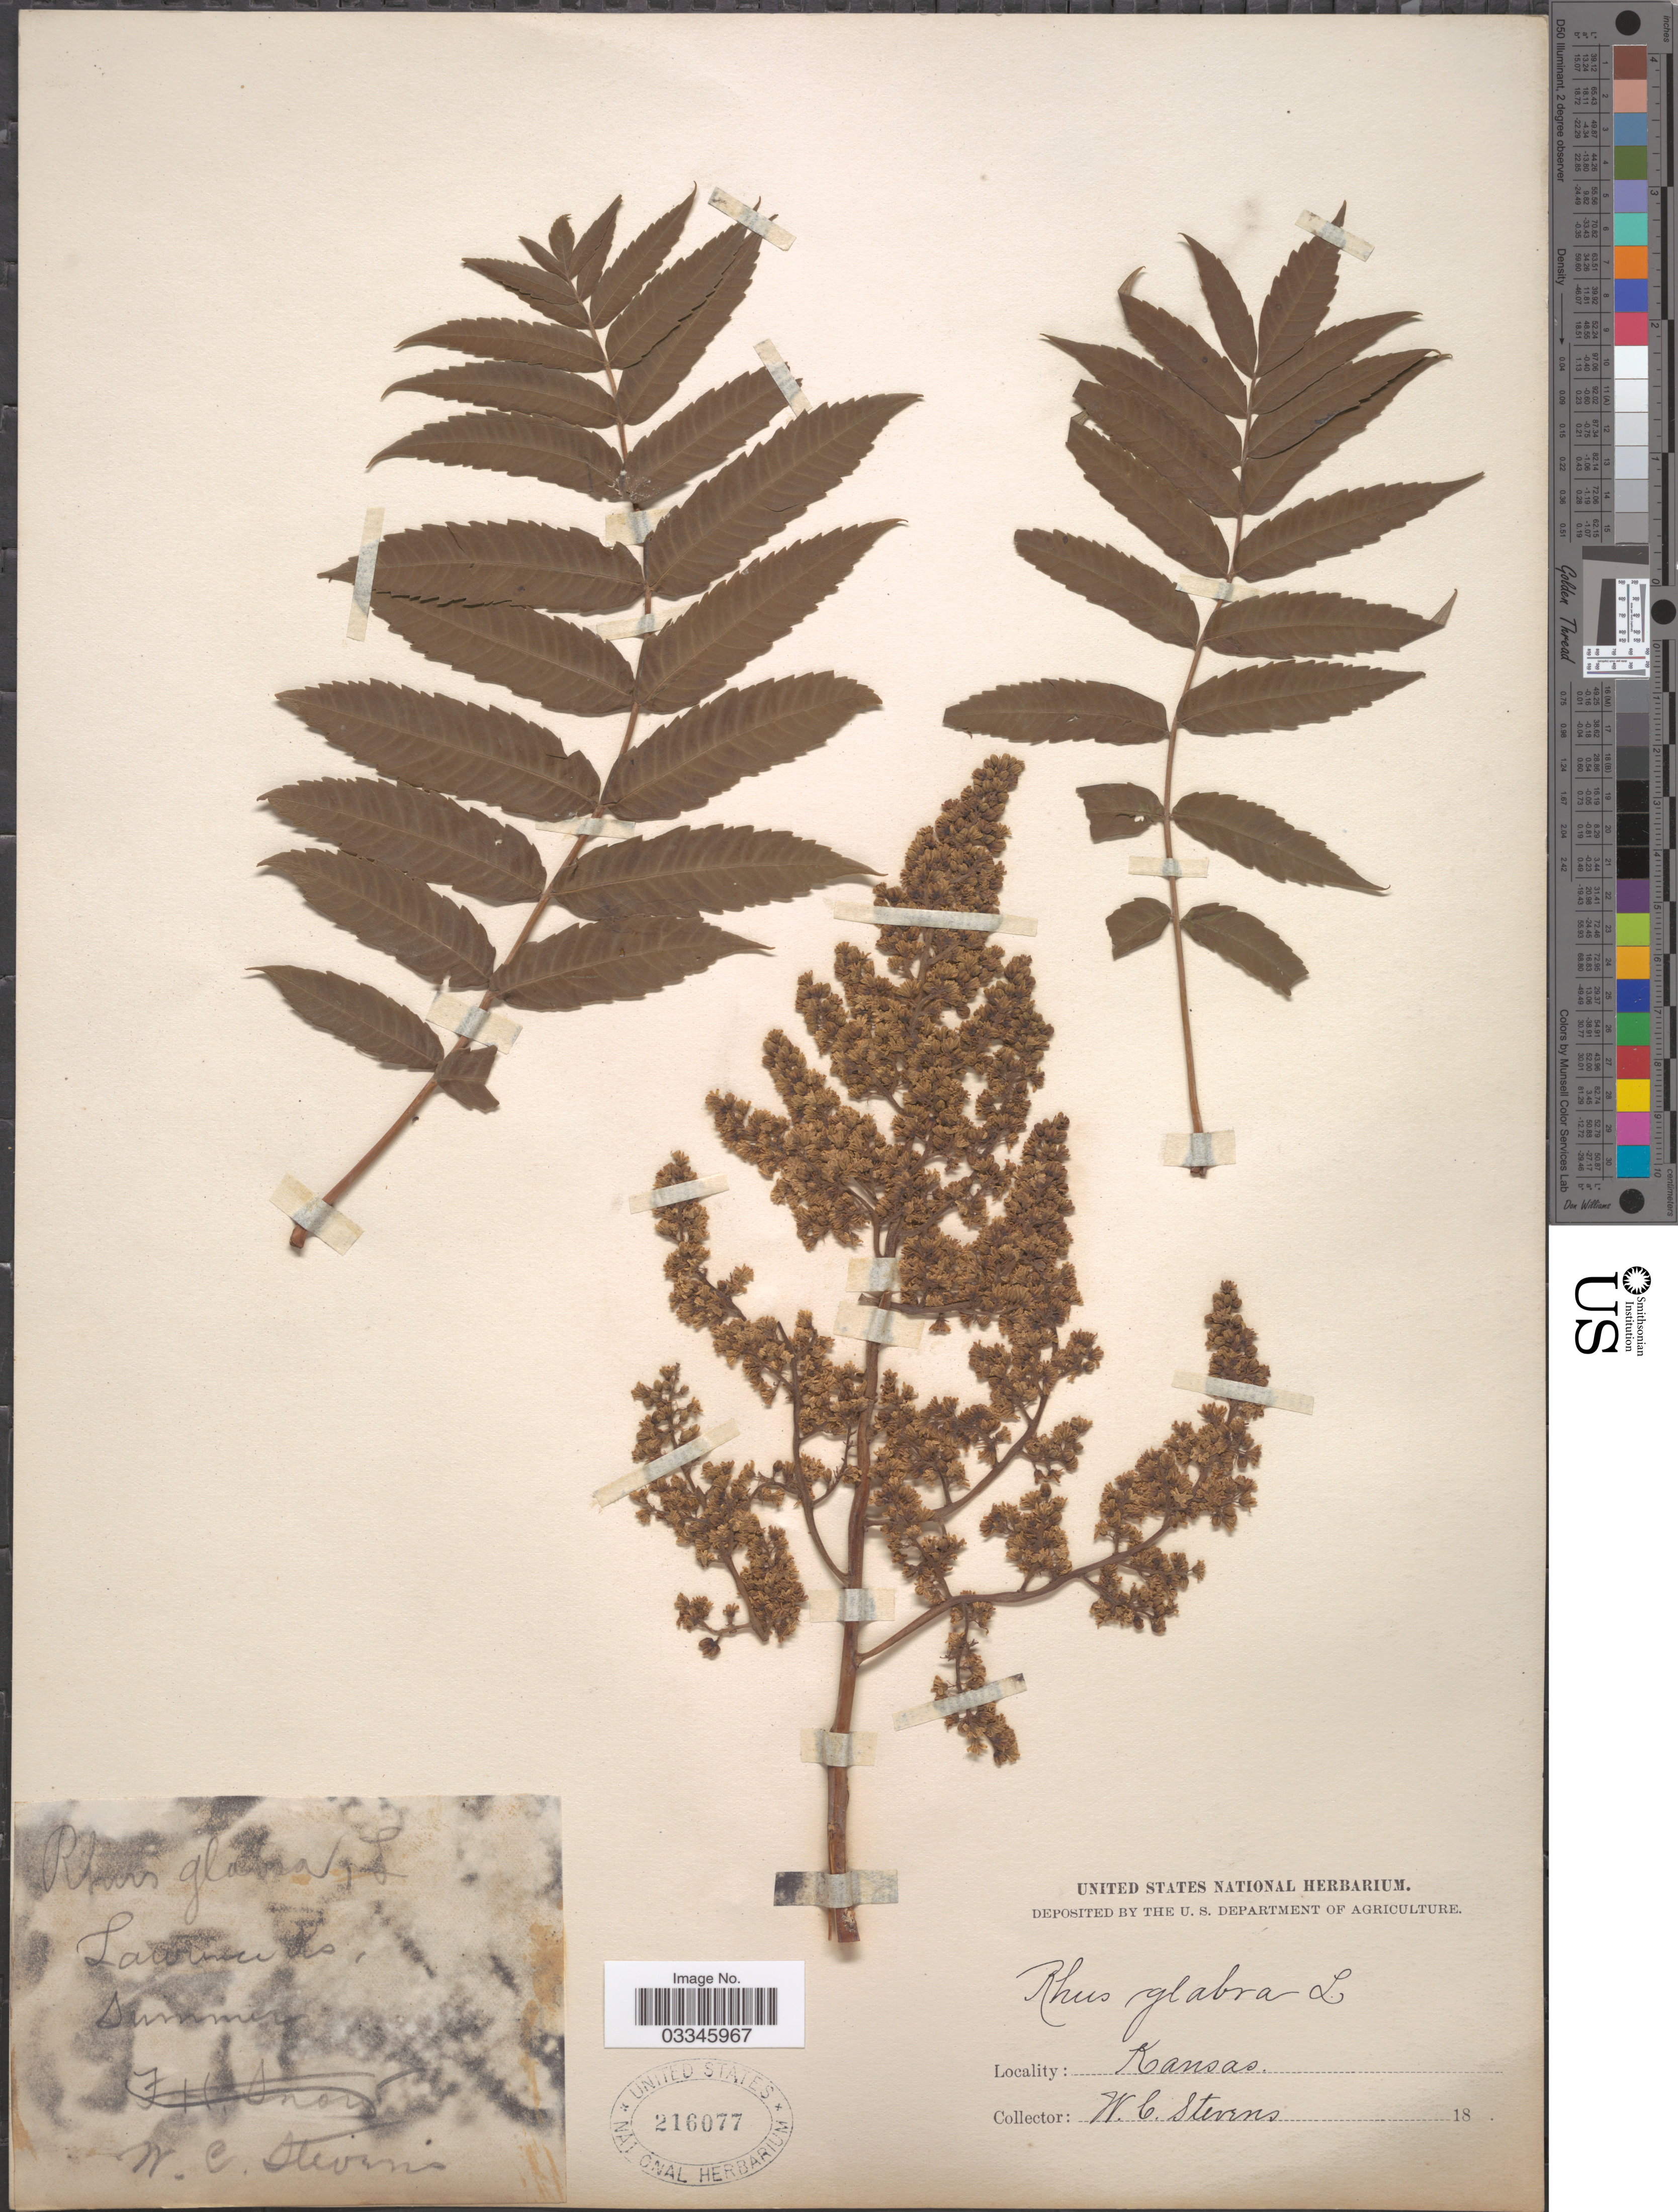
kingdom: Plantae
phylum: Tracheophyta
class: Magnoliopsida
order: Sapindales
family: Anacardiaceae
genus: Rhus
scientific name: Rhus glabra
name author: L.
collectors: W. C. Stevens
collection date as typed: Summer 18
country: United States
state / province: Kansas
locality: Lawrence.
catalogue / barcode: US 216077